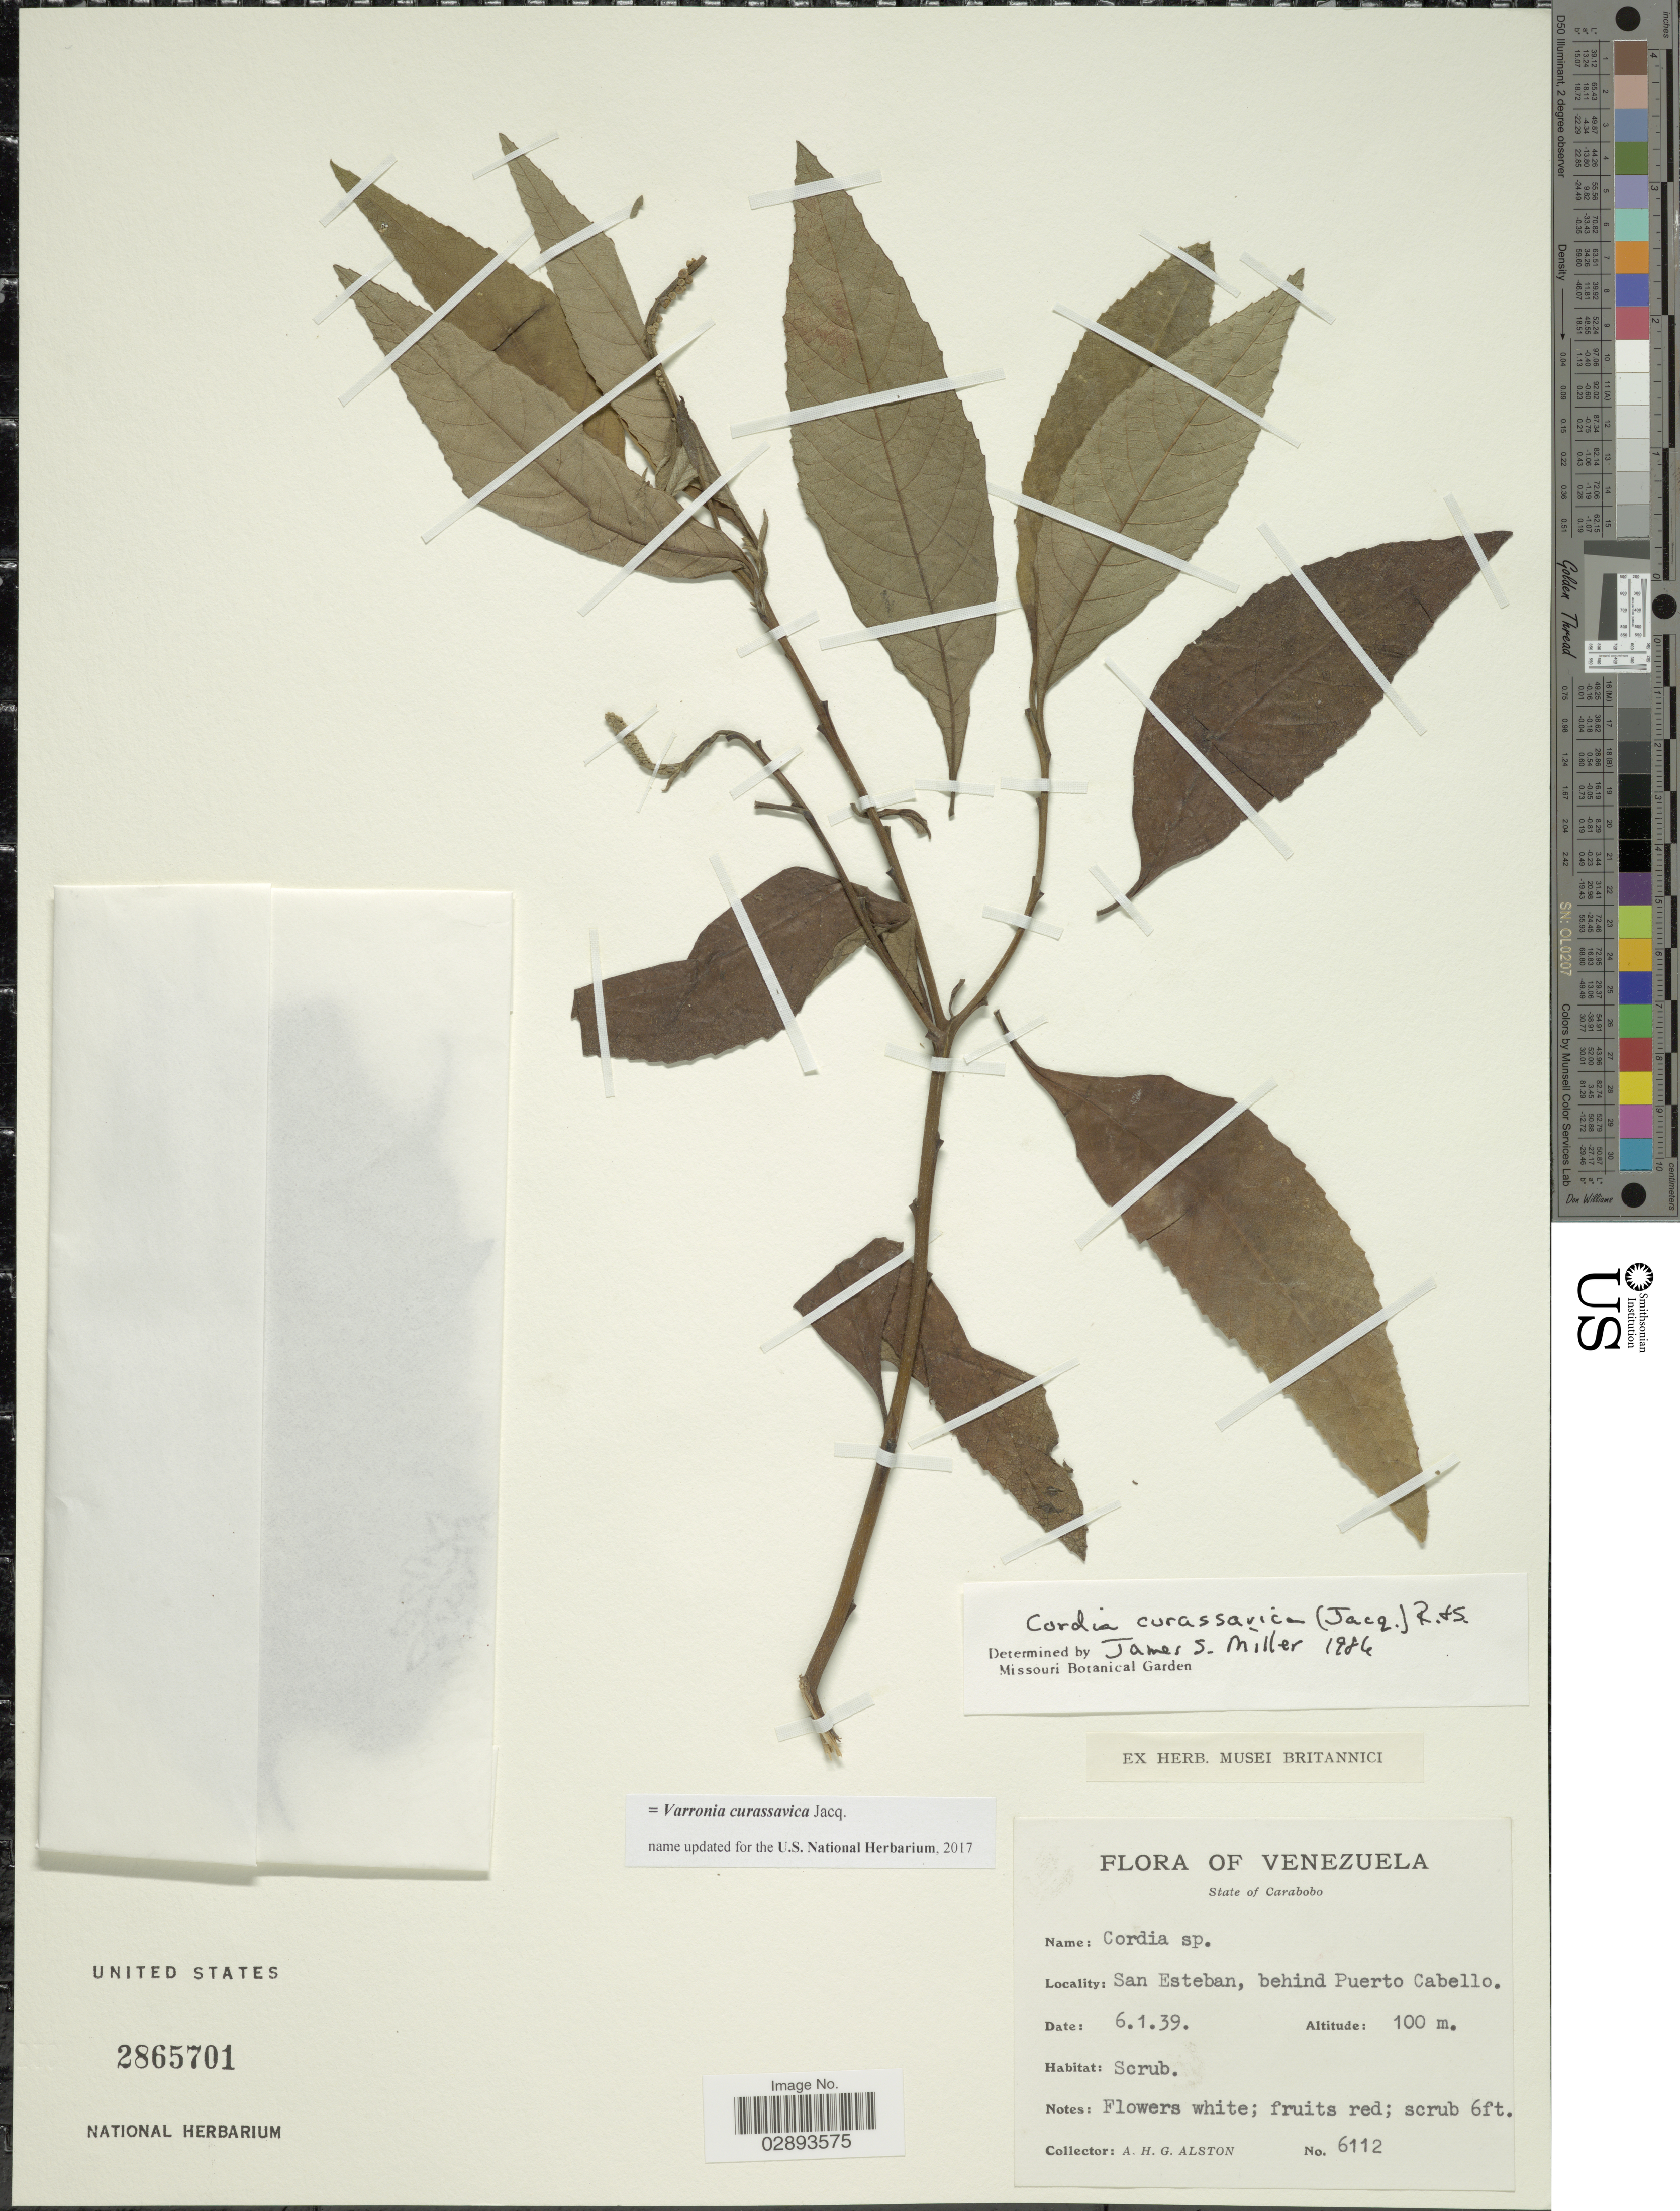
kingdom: Plantae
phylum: Tracheophyta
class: Magnoliopsida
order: Boraginales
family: Cordiaceae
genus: Varronia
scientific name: Varronia curassavica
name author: Jacq.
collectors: A. H. Alston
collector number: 6112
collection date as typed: Transcribed d/m/y: 6/1/39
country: Venezuela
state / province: Carabobo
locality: State of Carabobo, San Esteban, behind Puerto Cabello.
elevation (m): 100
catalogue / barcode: US 2865701